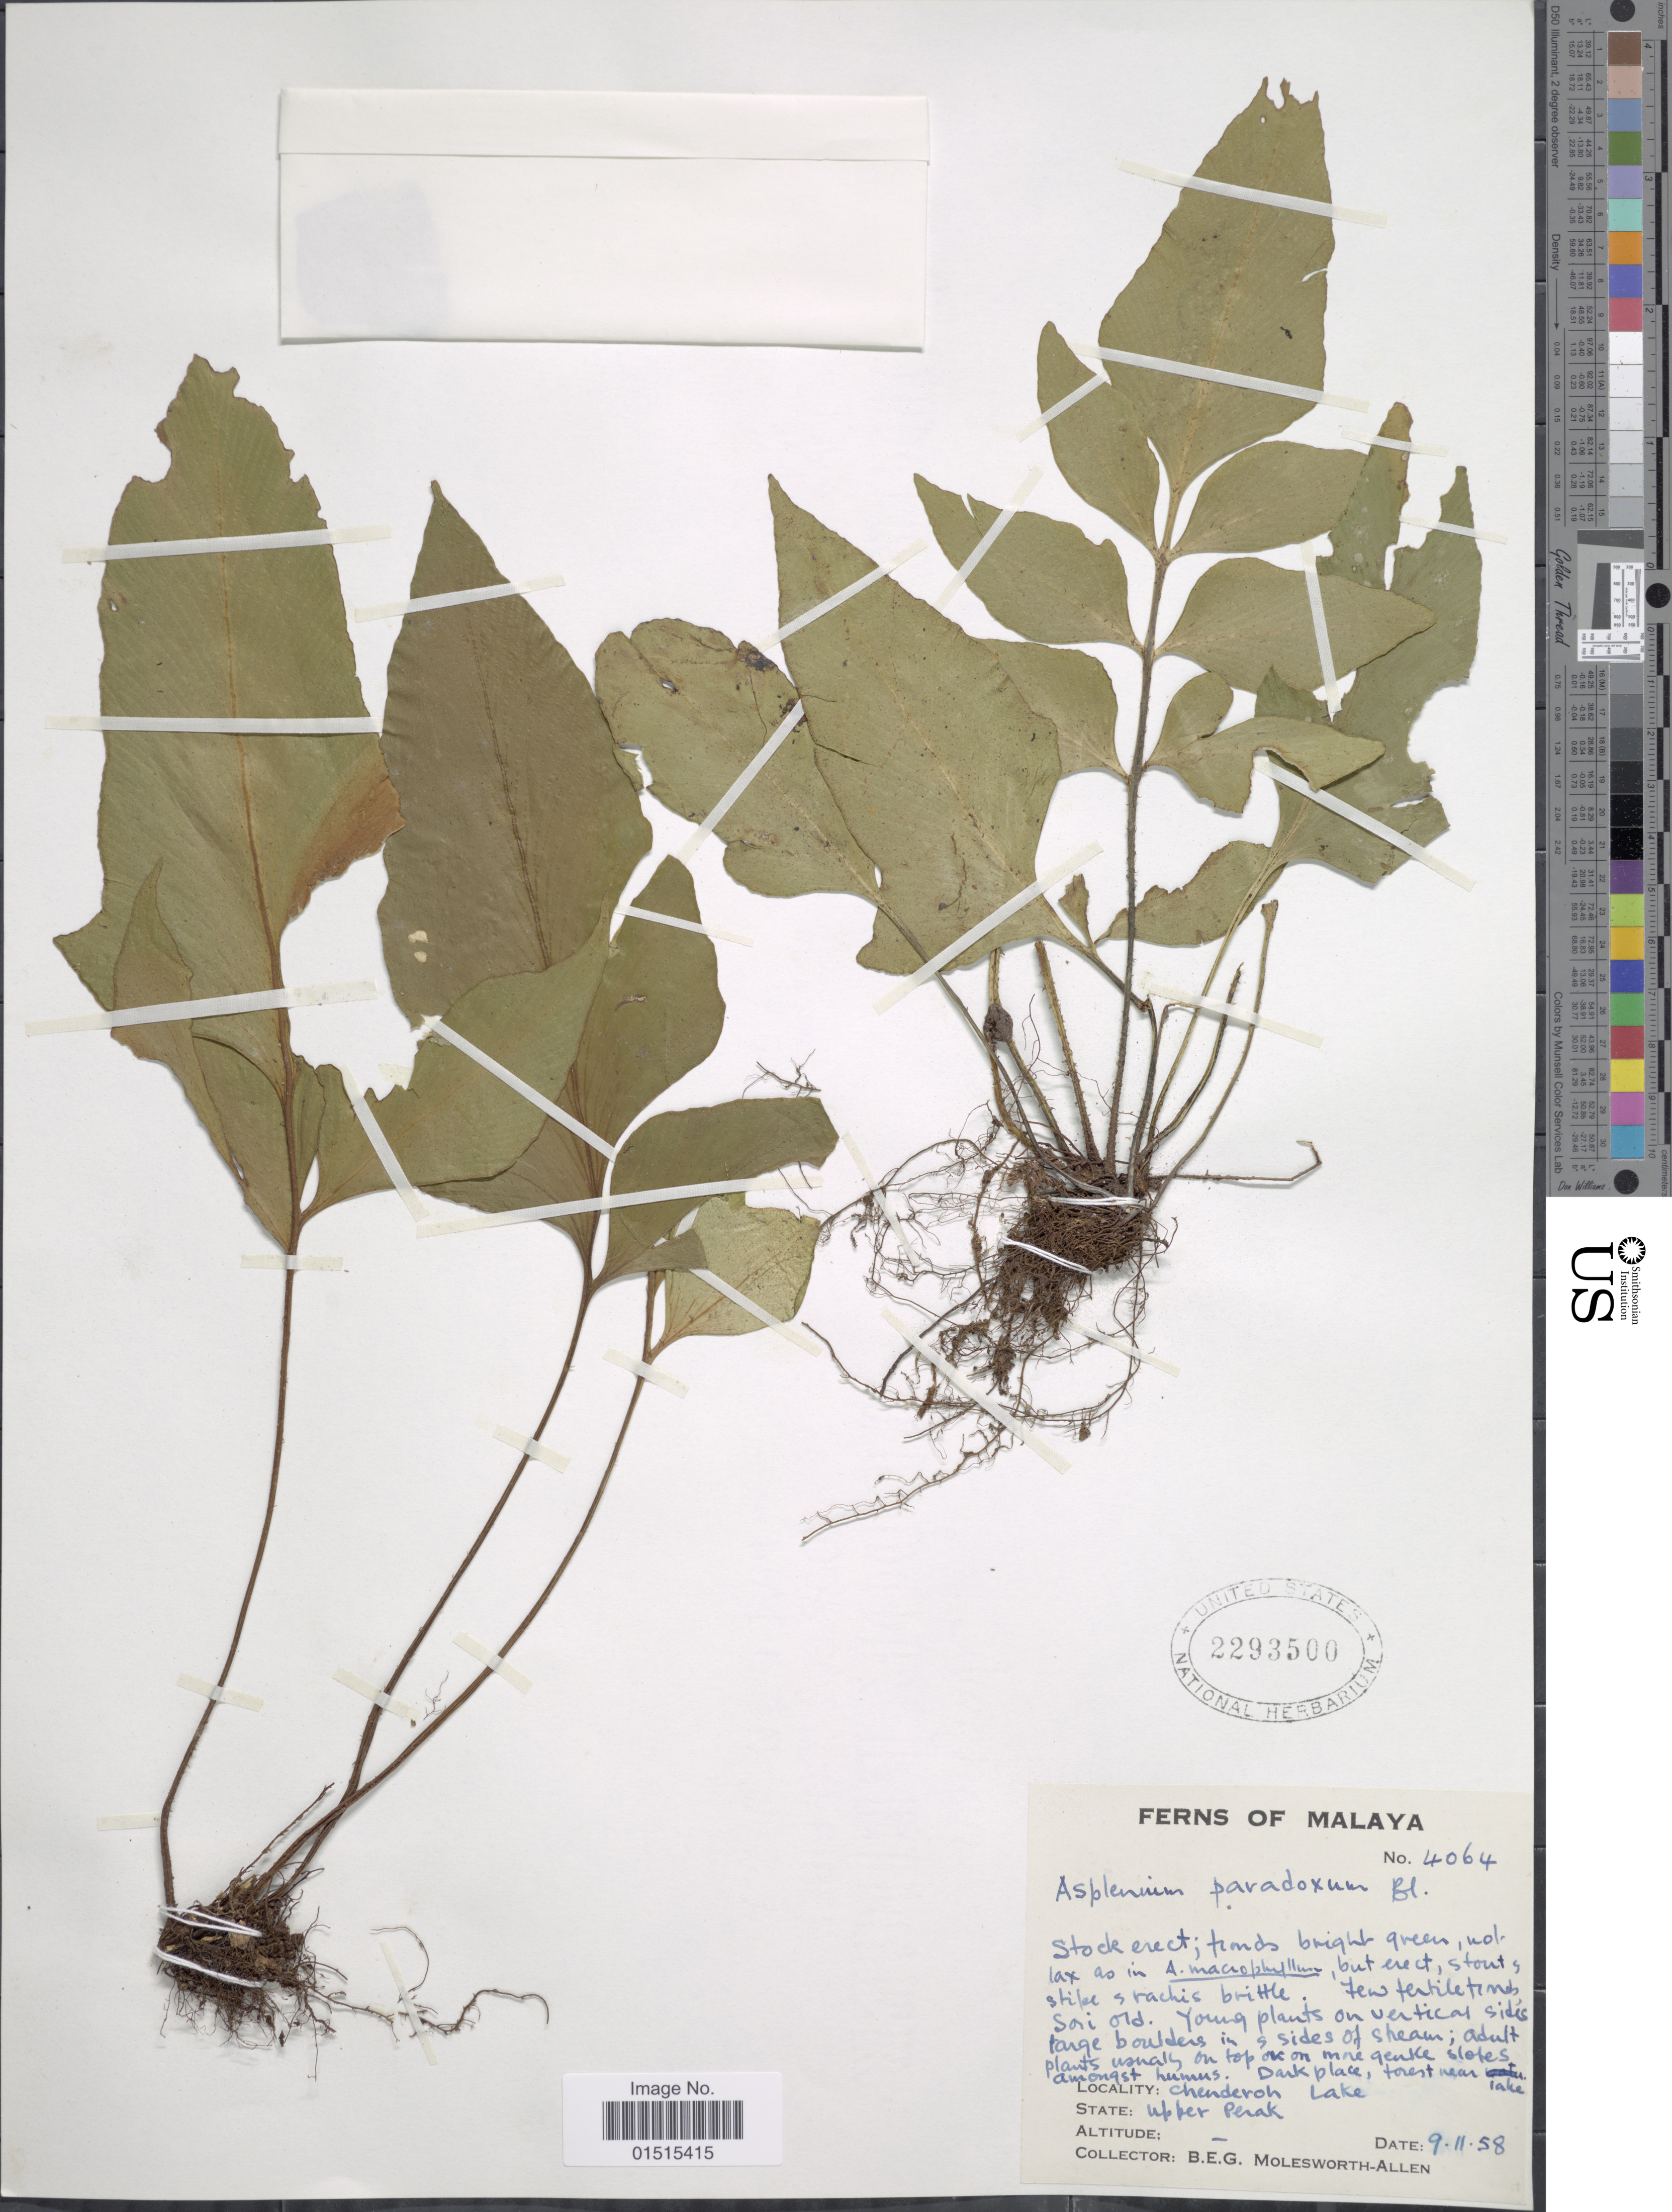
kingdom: Plantae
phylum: Tracheophyta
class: Polypodiopsida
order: Polypodiales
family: Aspleniaceae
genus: Asplenium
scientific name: Asplenium paradoxum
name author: Blume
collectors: B. E. G. Molesworth-Allen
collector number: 4064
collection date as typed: Transcribed d/m/y: 9/11/58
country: Malaysia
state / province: Perak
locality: Malaya, Chenderoh Lake, Upper Perak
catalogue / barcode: US 2293500